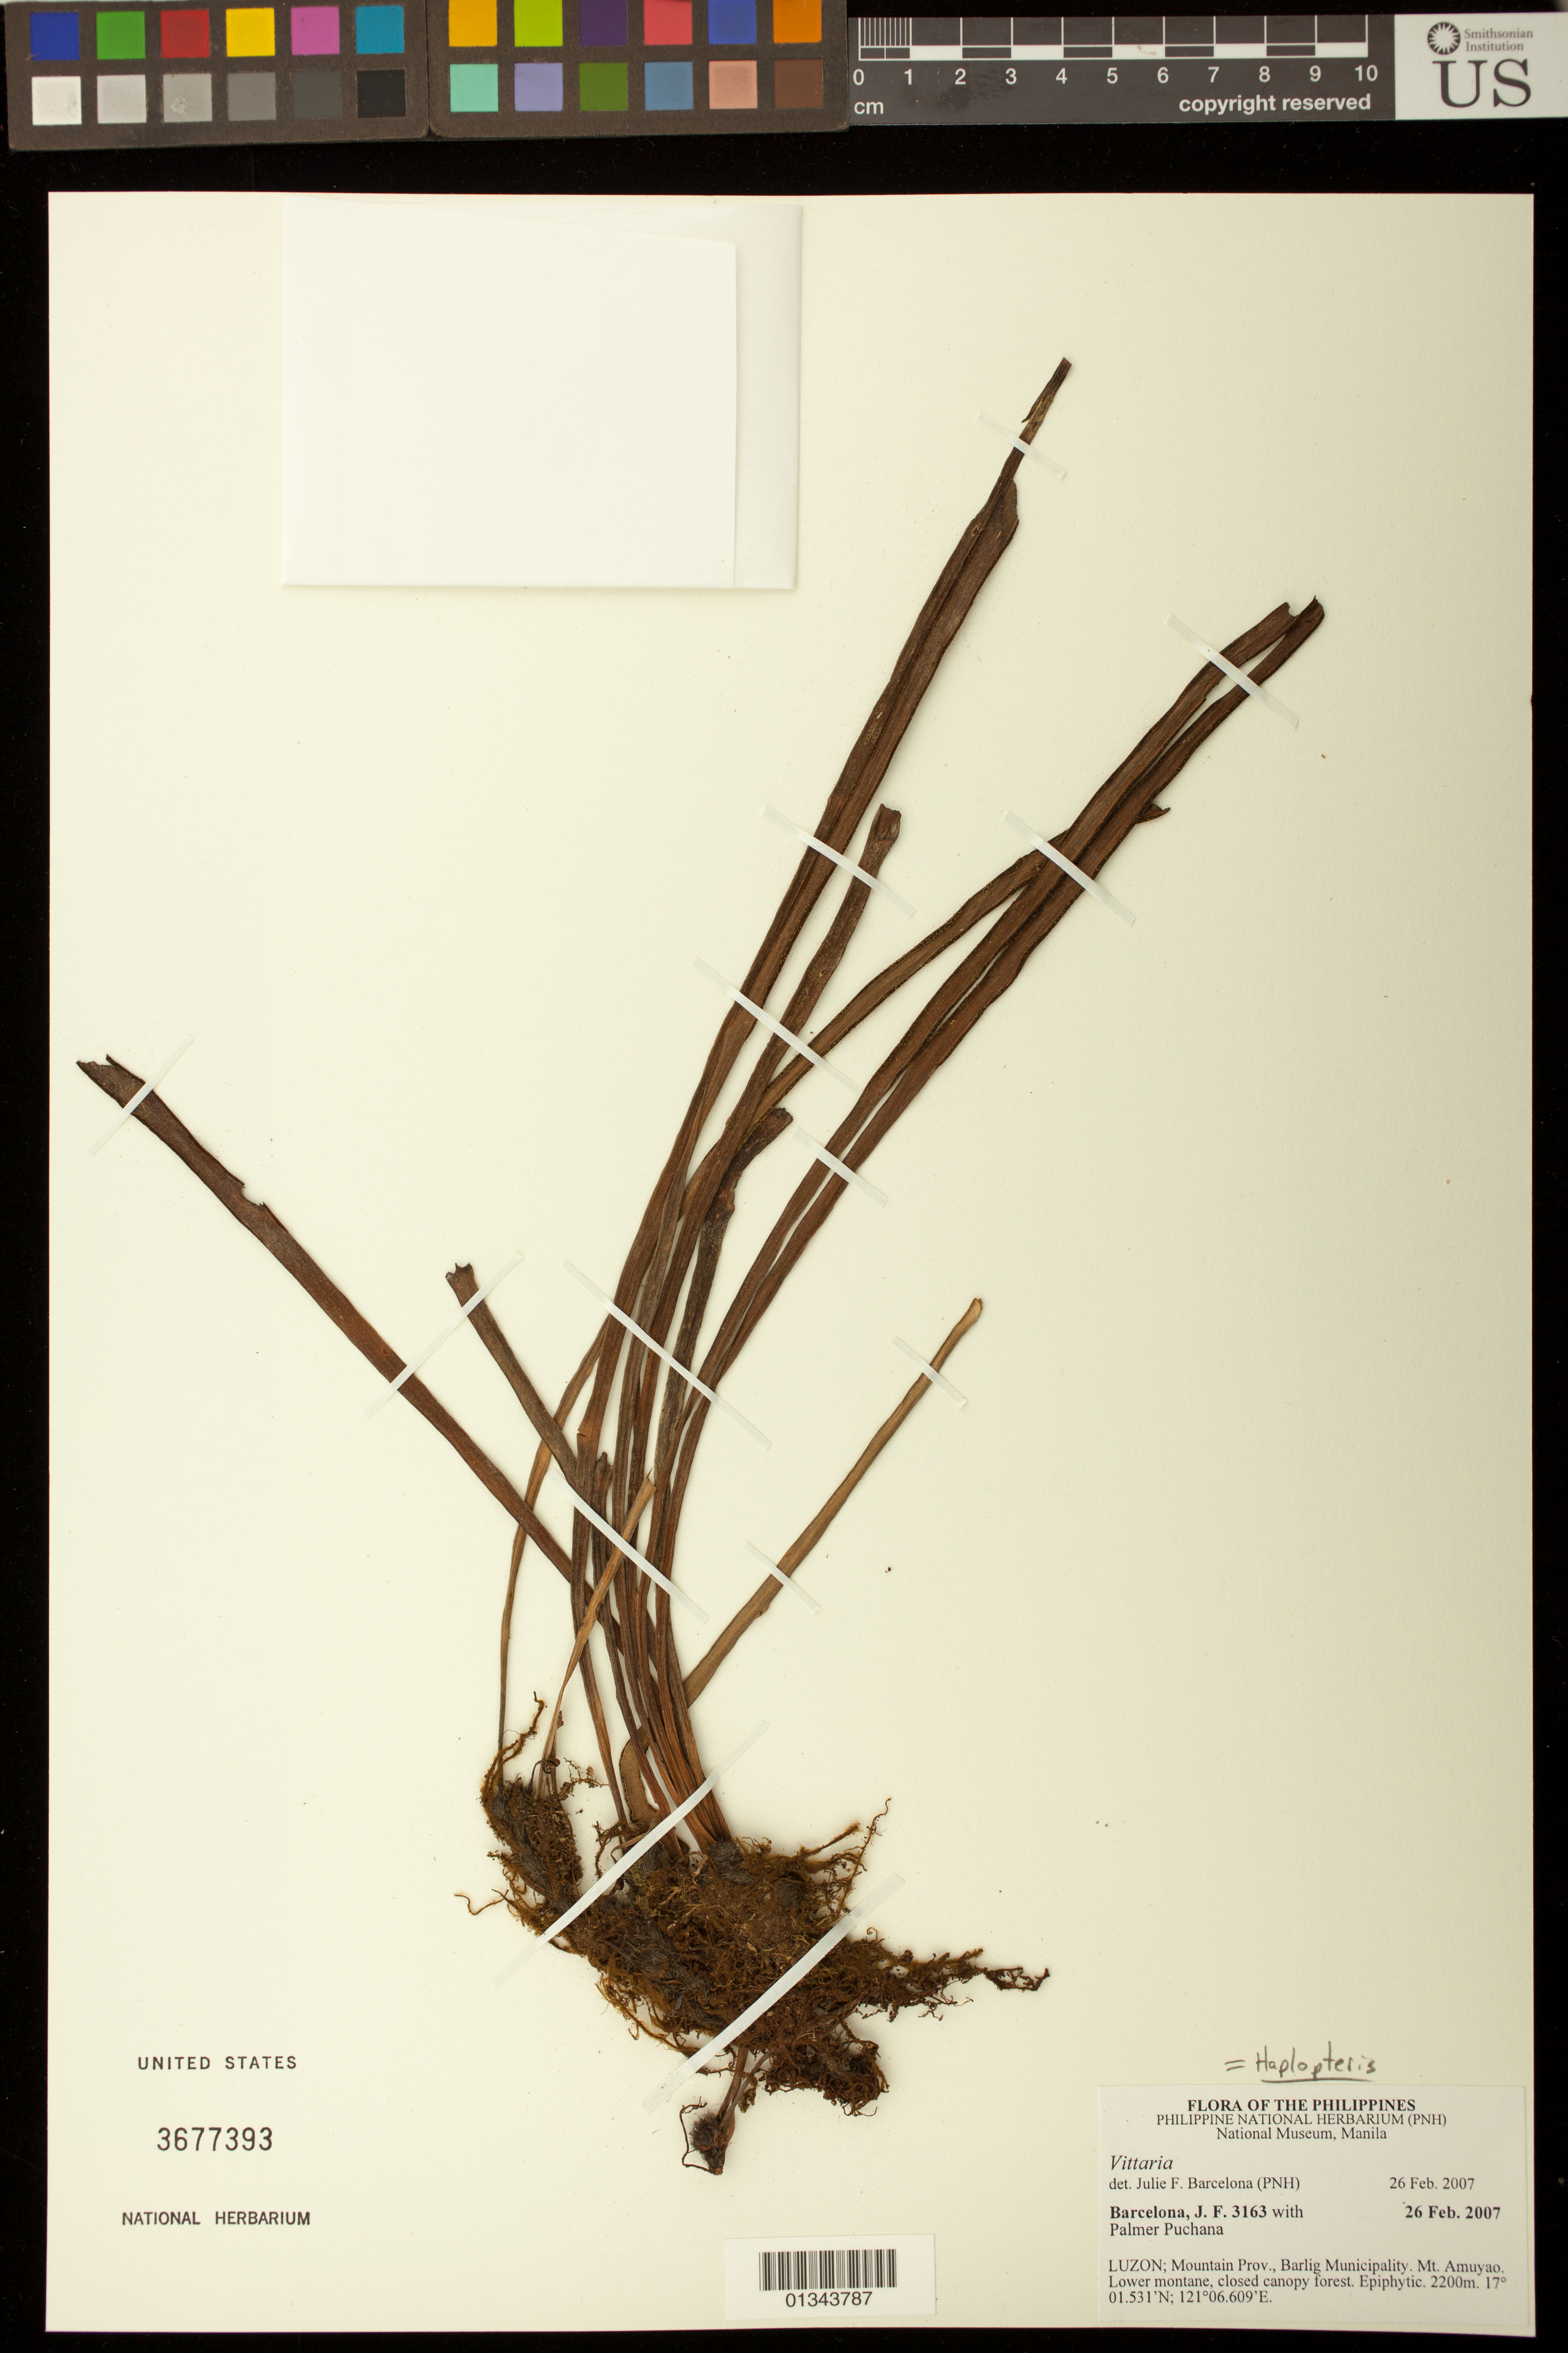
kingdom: Plantae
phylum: Tracheophyta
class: Polypodiopsida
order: Polypodiales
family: Pteridaceae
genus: Haplopteris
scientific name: Haplopteris sp.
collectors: J. F. Barcelona & P. Puchana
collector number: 3163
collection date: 2007-02-26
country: Philippines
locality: Luzon: Mountain Prov., Barlig Municipality, Mt. Amuyao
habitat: Lower montane, closed canopy forest.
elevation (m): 2200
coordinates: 17 01.531 N, 121 06.609 E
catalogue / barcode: US 3677393